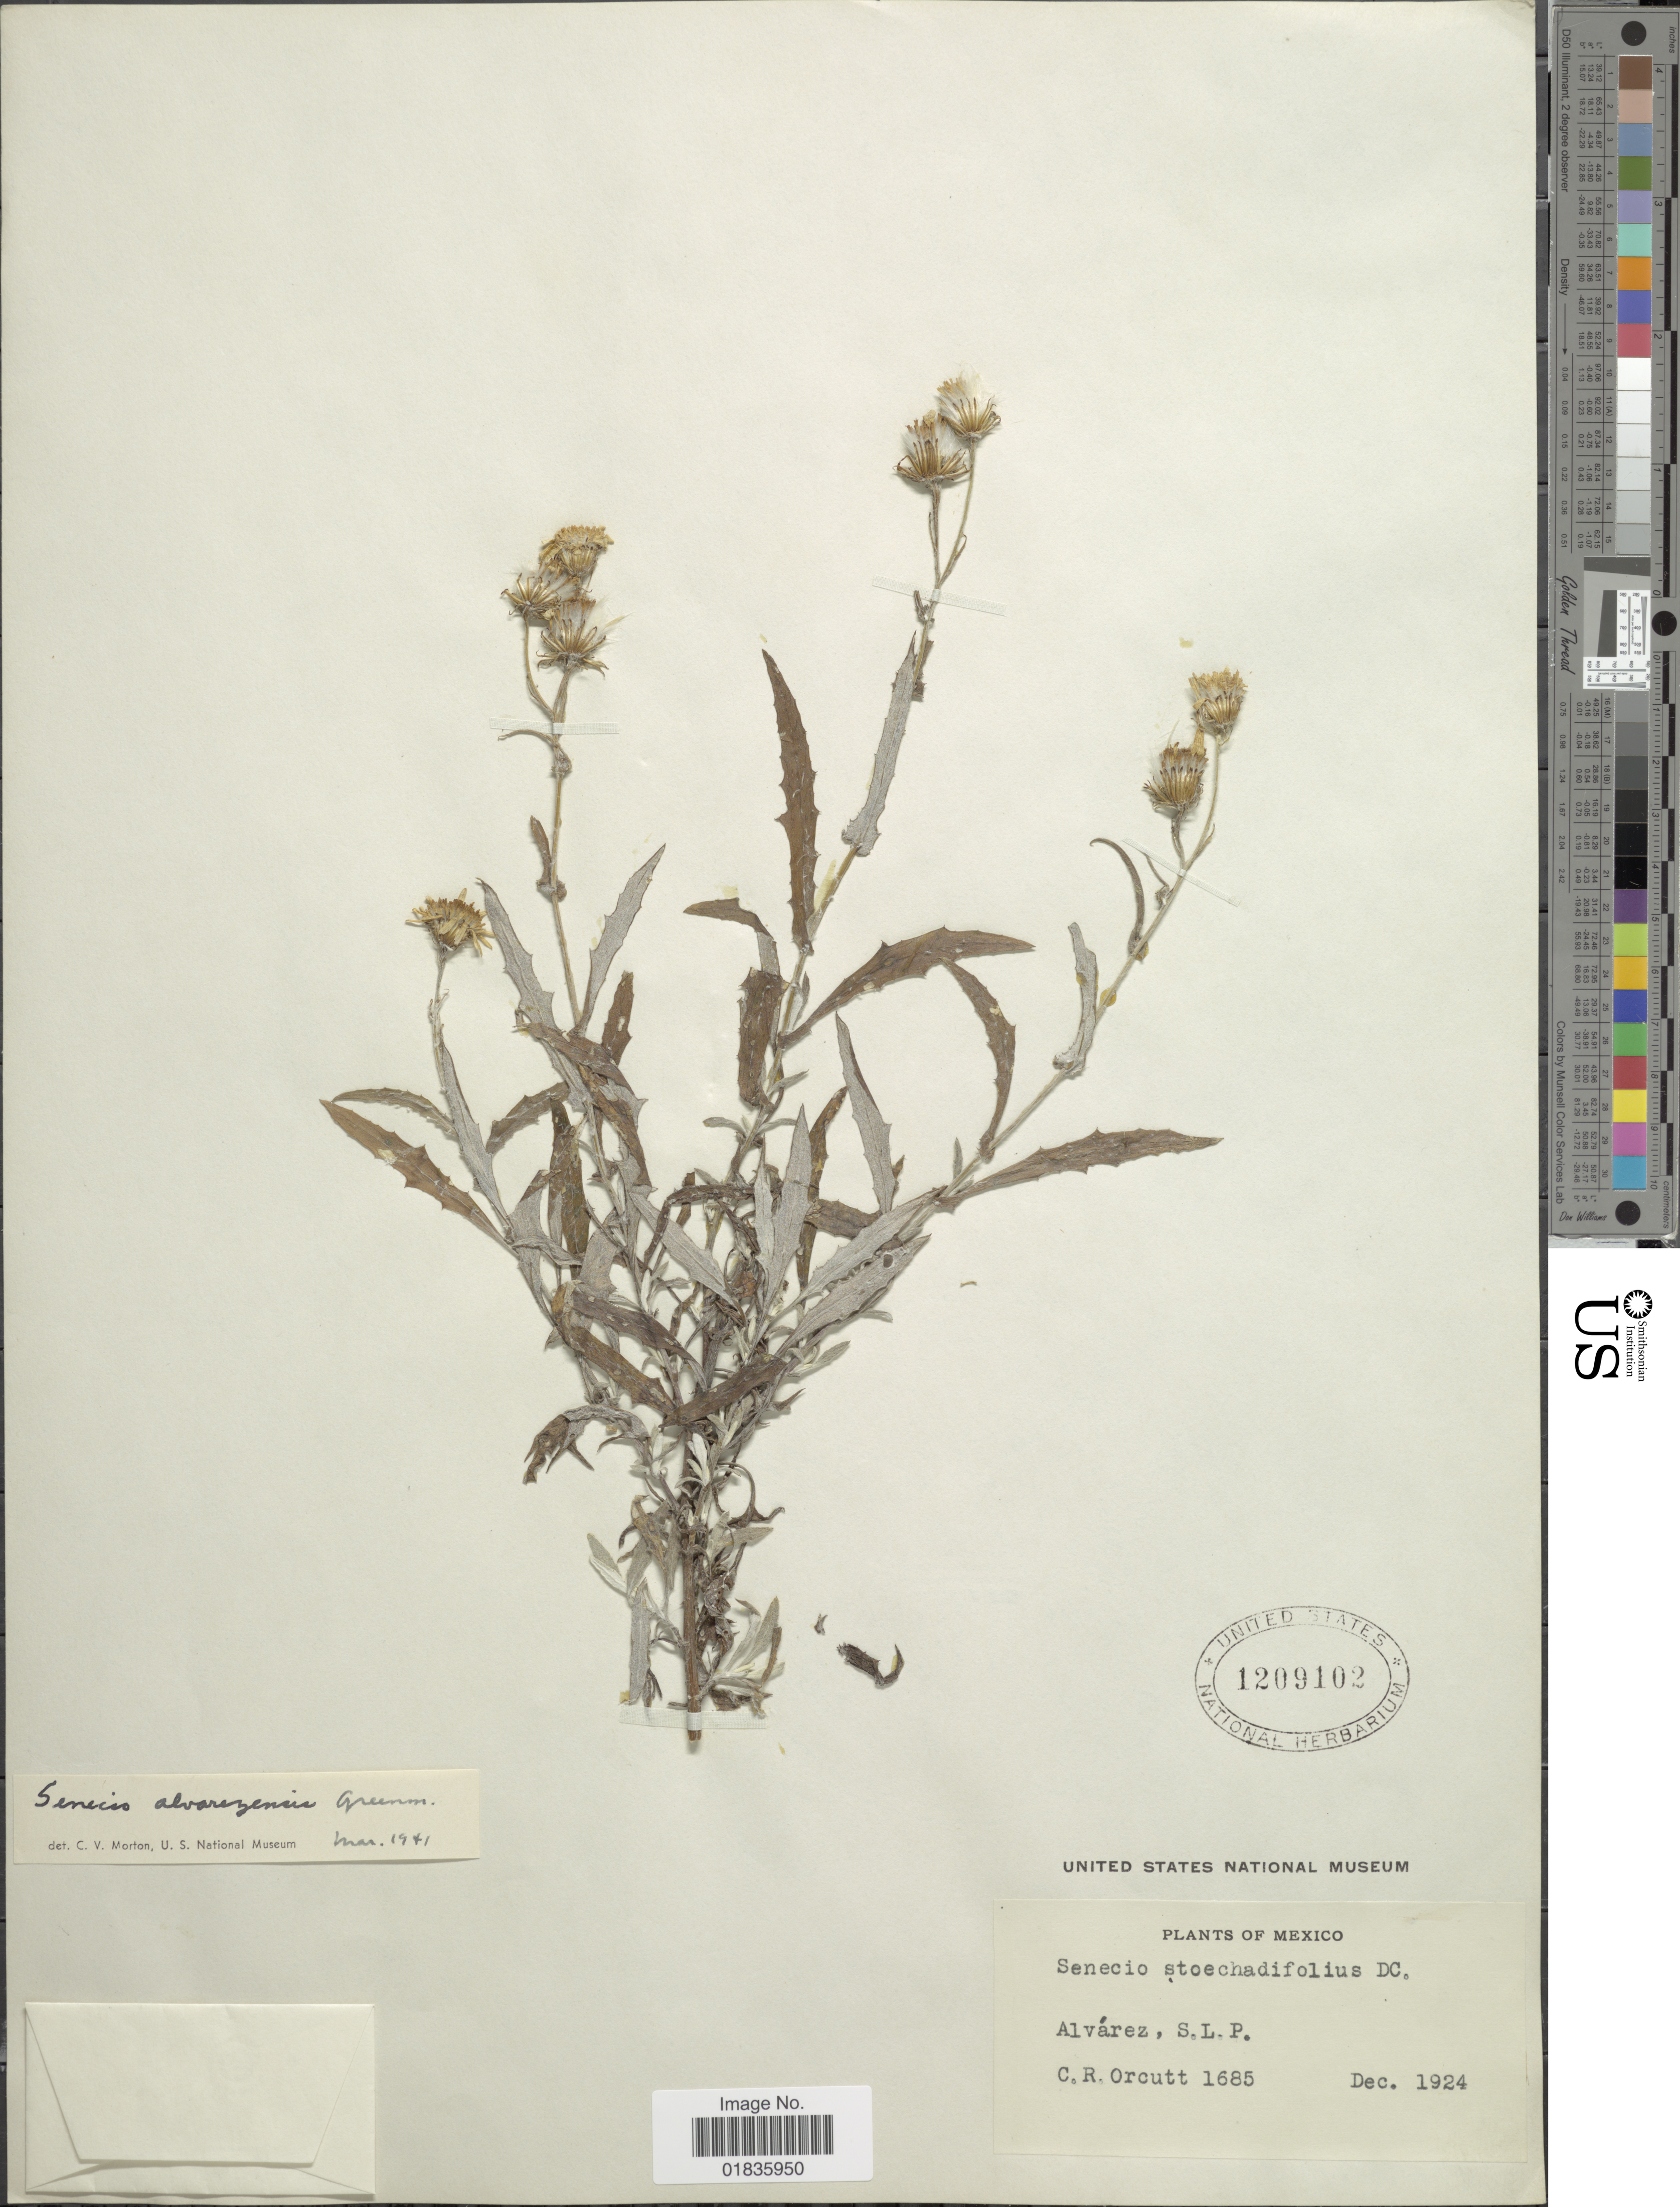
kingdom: Plantae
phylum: Tracheophyta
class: Magnoliopsida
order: Asterales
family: Asteraceae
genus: Senecio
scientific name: Senecio alvarazensis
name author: Greenm.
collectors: C. R. Orcutt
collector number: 1685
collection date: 1924-12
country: Mexico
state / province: San Luis Potosí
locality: Alvarez.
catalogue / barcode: US 1209102